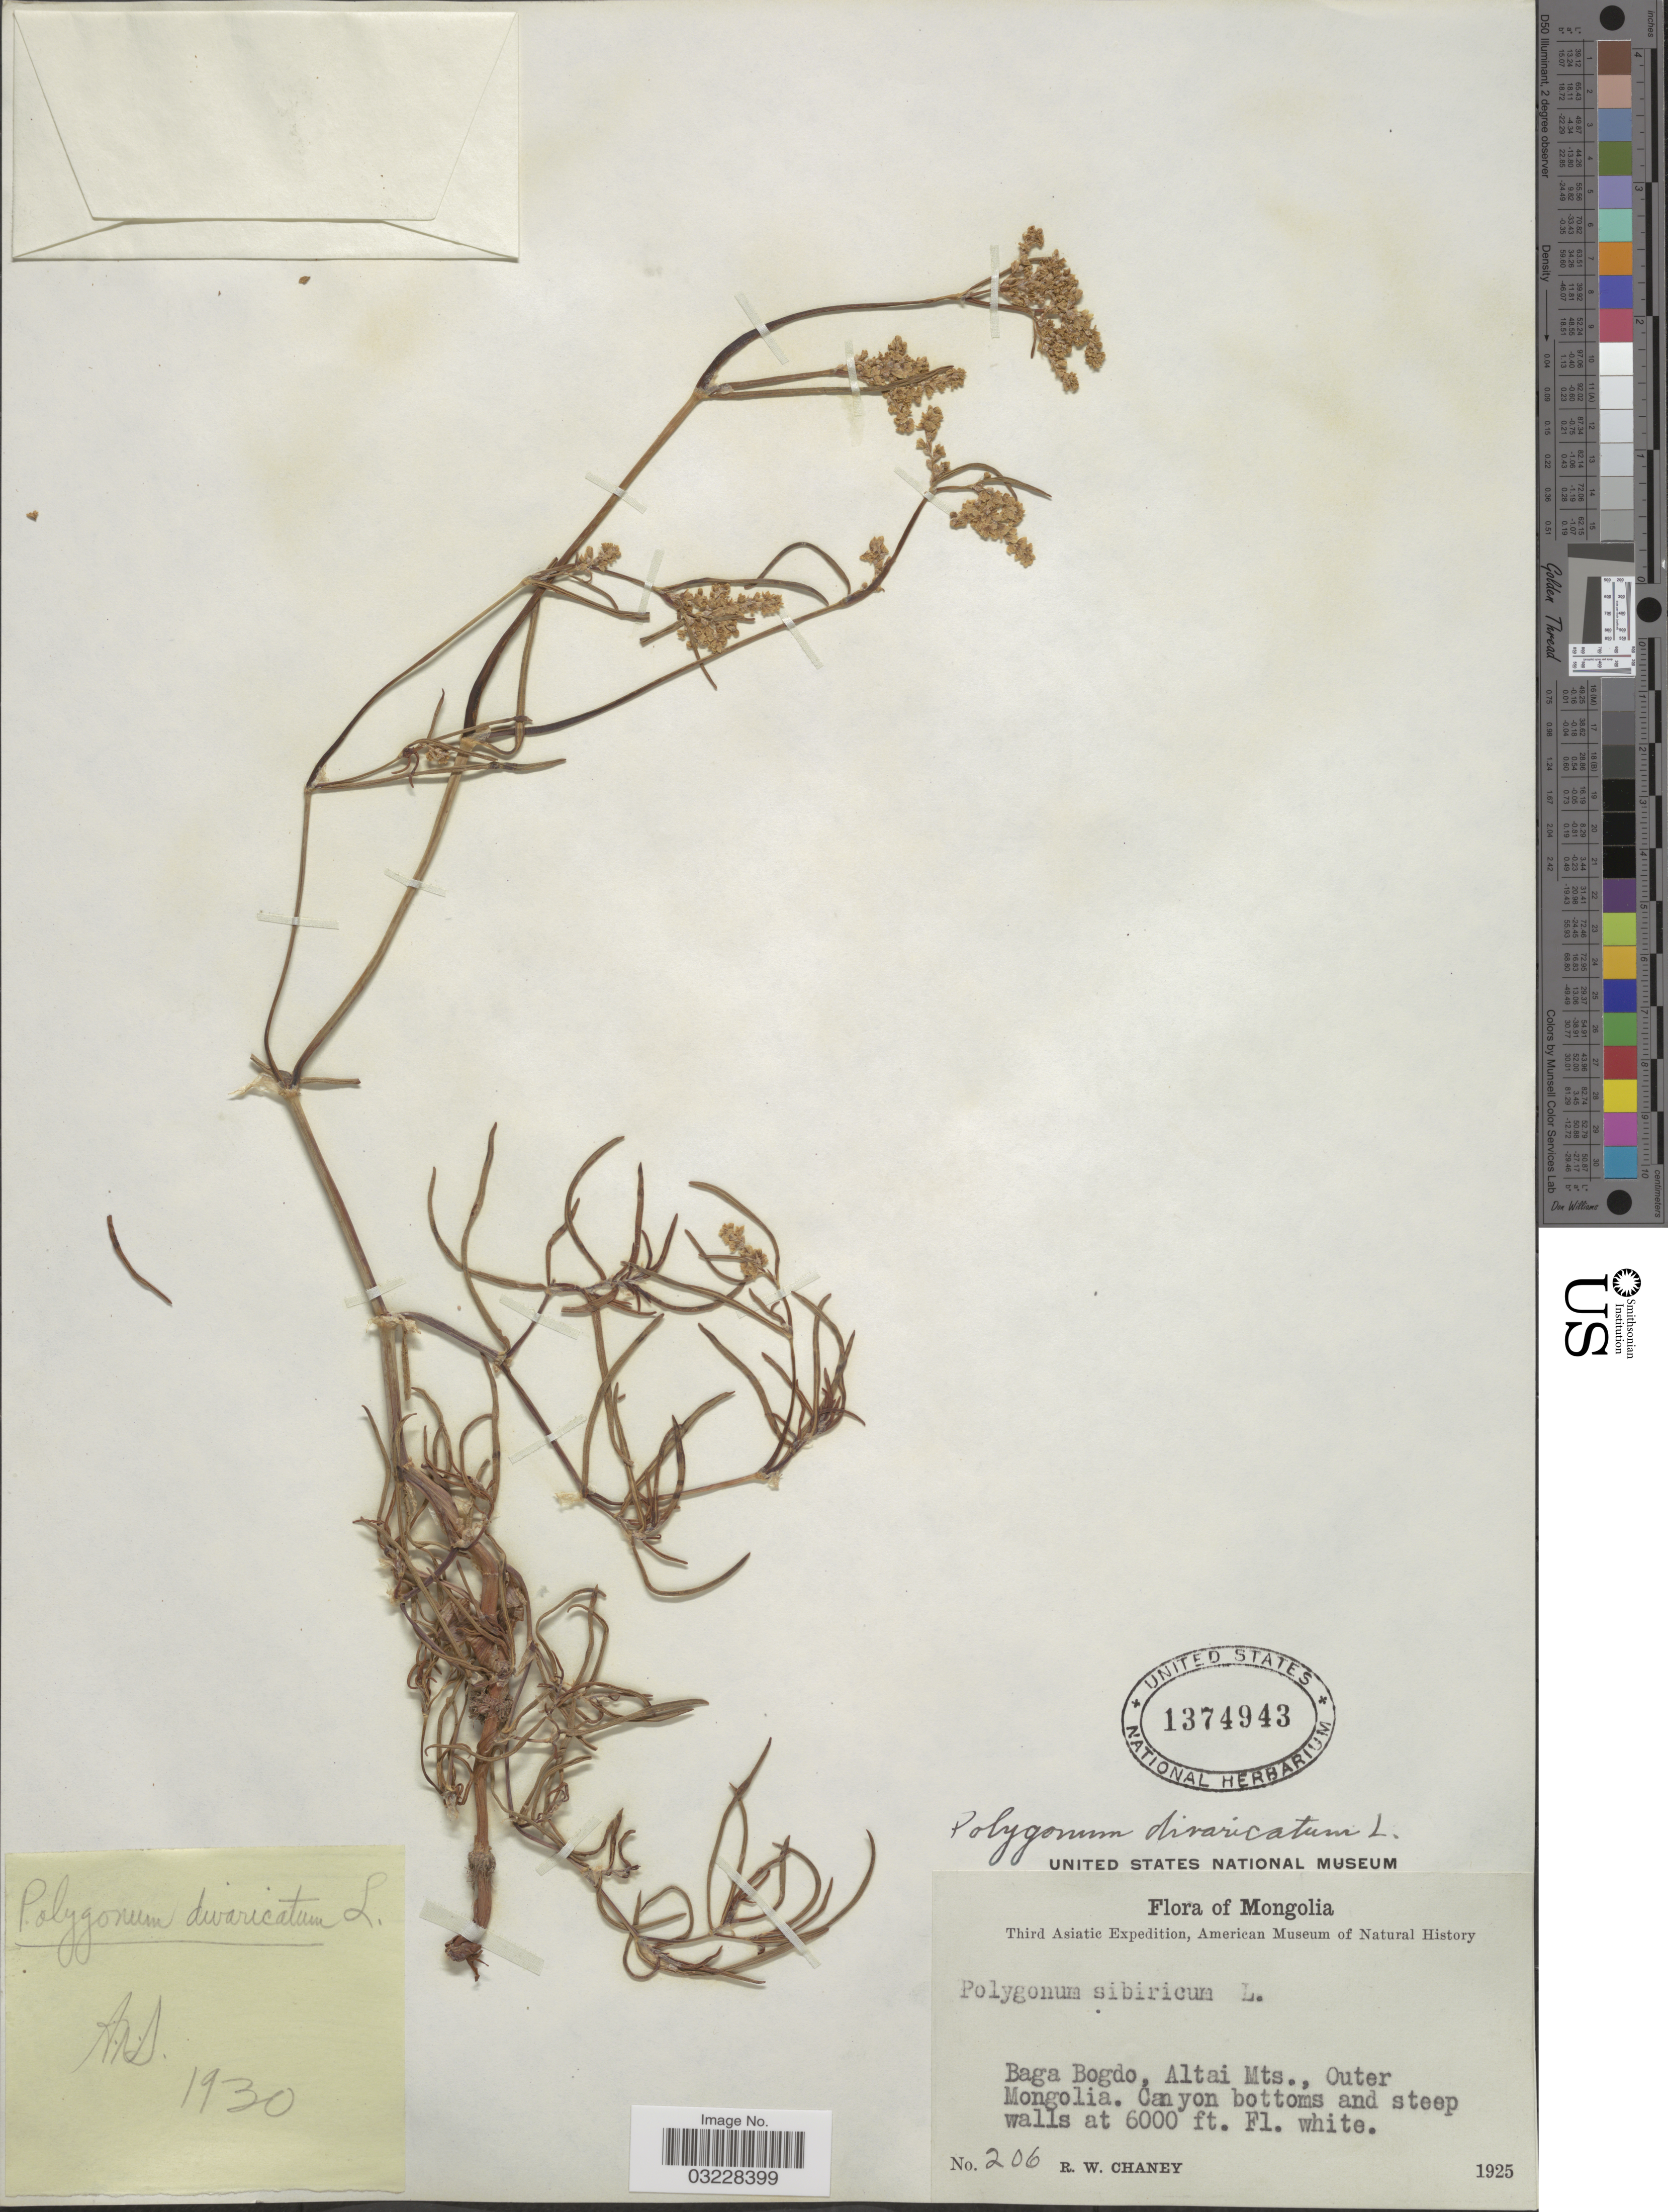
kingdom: Plantae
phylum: Tracheophyta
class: Magnoliopsida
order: Caryophyllales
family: Polygonaceae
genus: Koenigia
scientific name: Koenigia angustifolia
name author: (Pall.) Chepinoga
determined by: Strong, Mark T., (BOT), Smithsonian Institution - National Museum of Natural History (UNITED STATES)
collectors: R. Chaney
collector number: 206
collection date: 1925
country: Mongolia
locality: Mongolia. Baga Bogdo, Altai Mts., Outer Mongolia.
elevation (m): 1829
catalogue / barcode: US 1374943